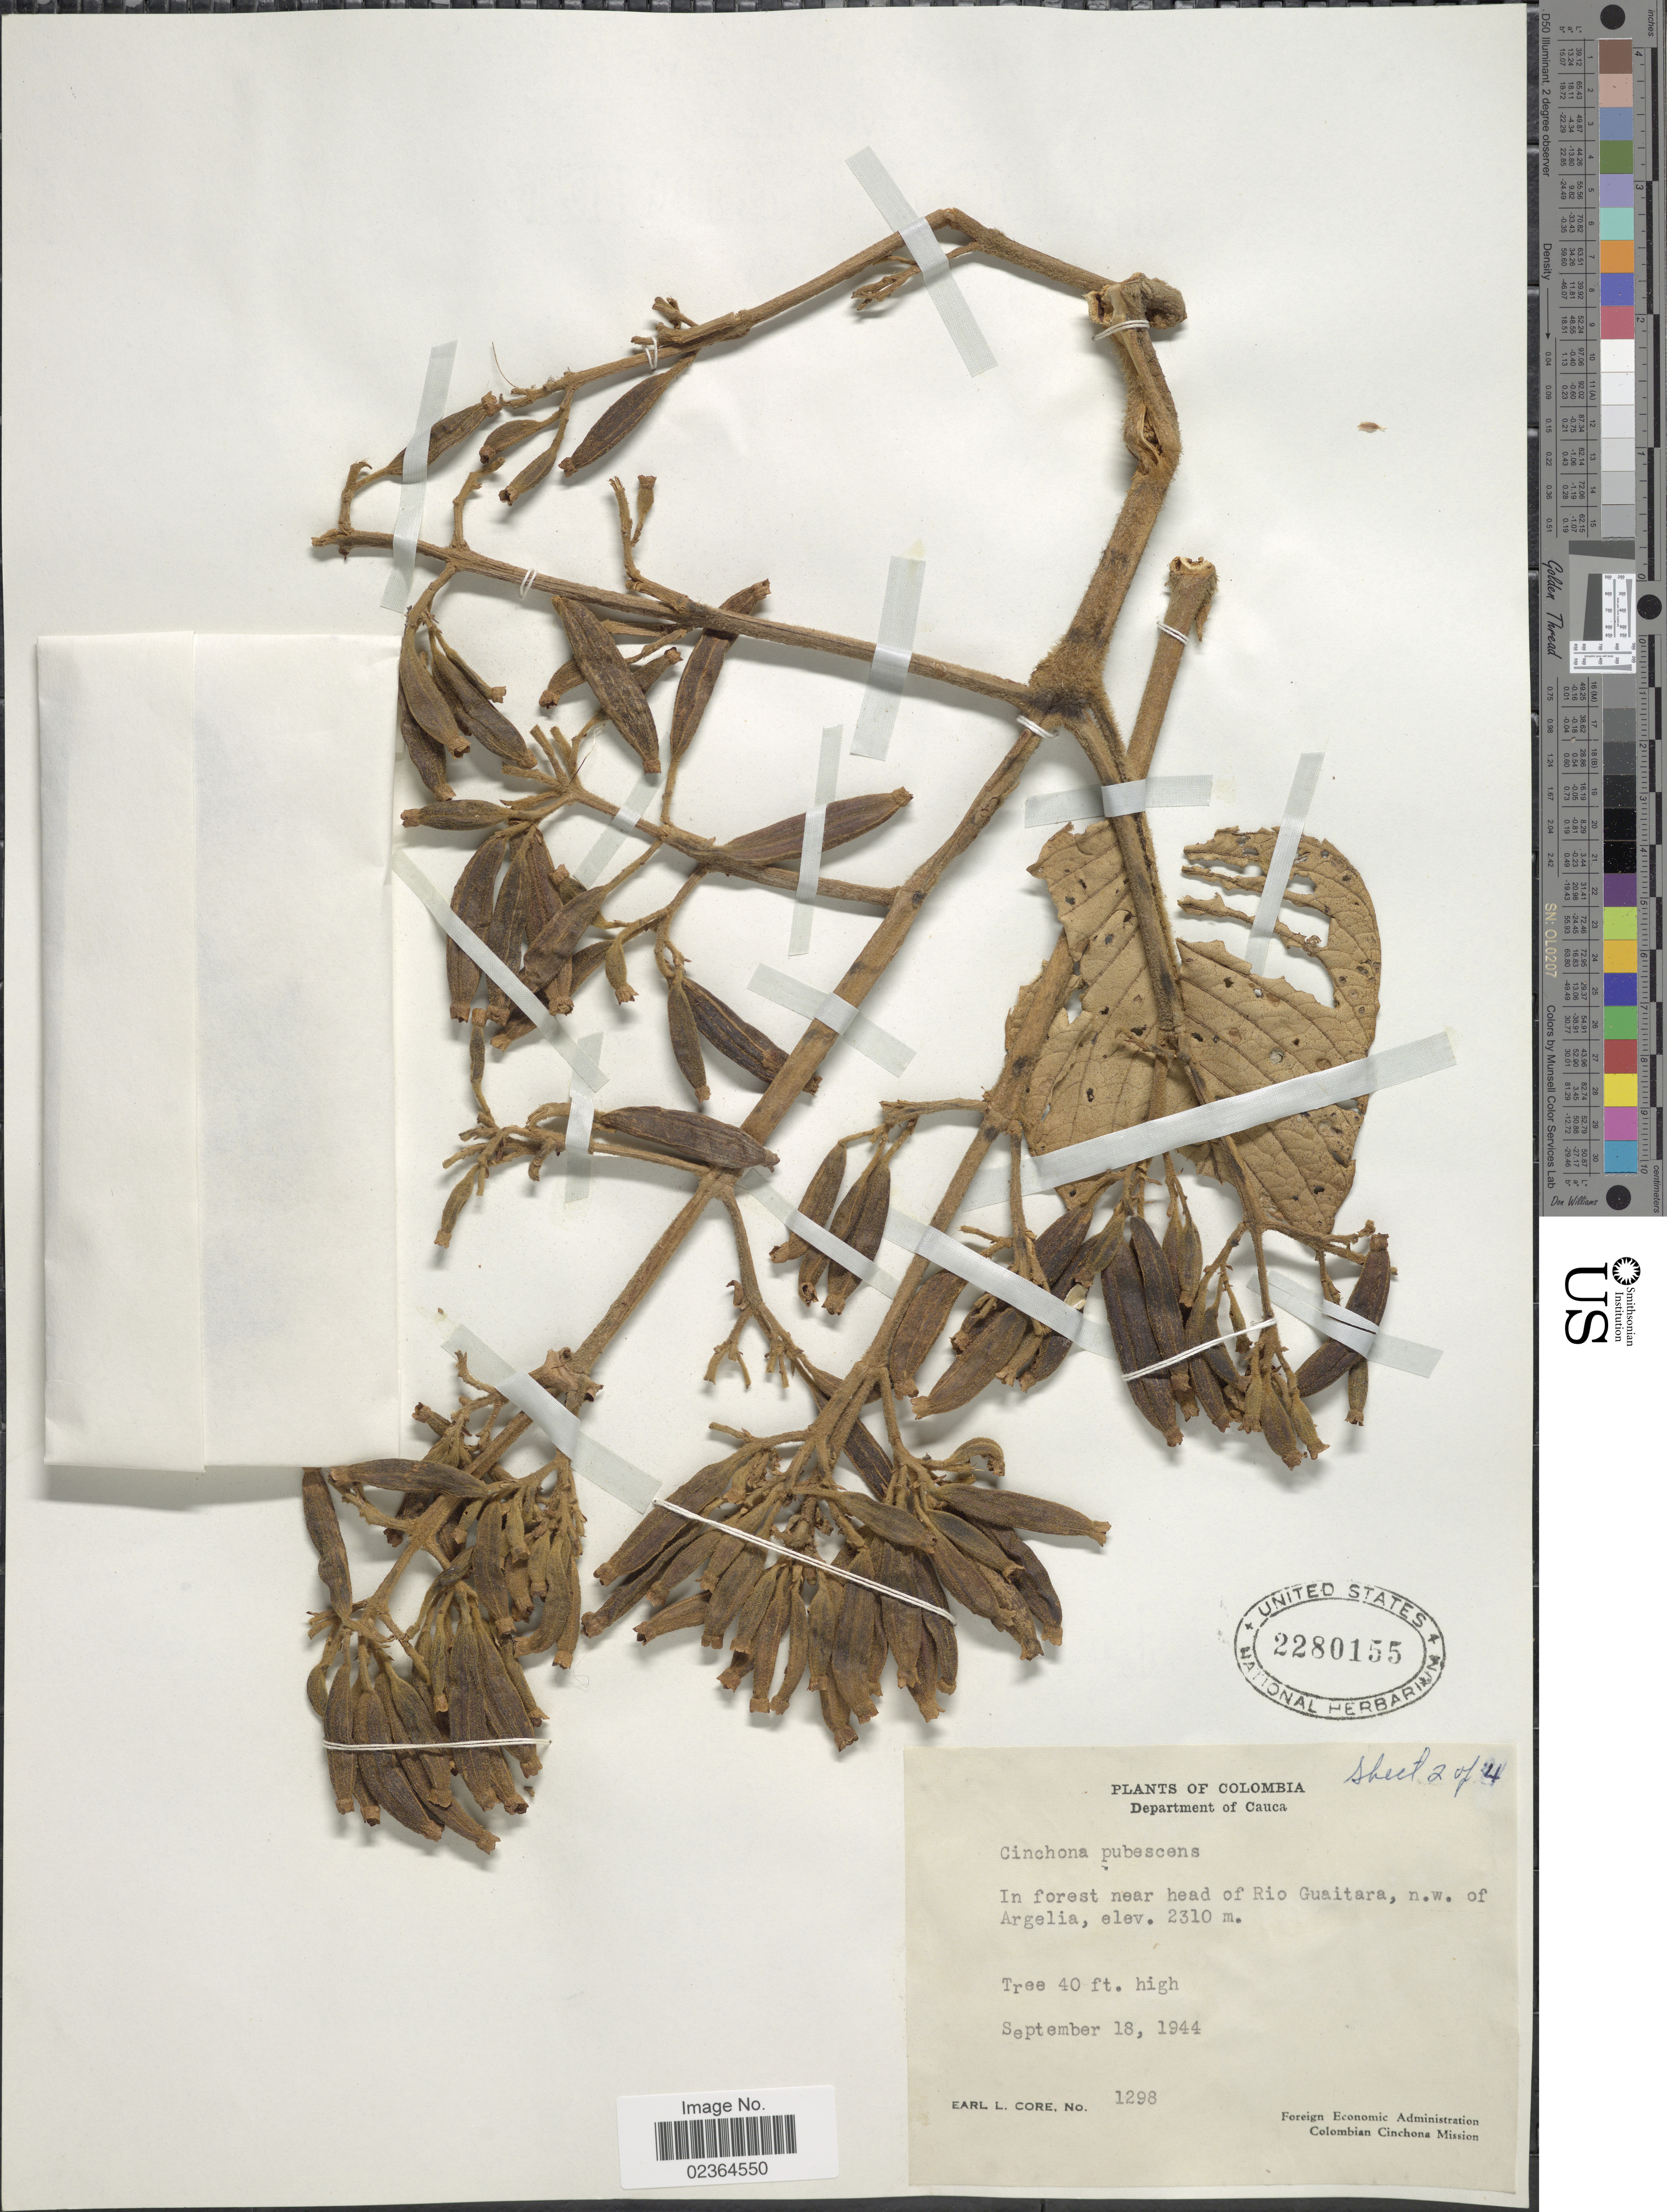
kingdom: Plantae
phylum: Tracheophyta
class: Magnoliopsida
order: Gentianales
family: Rubiaceae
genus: Cinchona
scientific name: Cinchona pubescens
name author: Vahl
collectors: E. L. Core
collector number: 1298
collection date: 1944-09-18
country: Colombia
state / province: Cauca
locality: Head of Rio Guaitara, n.w. of Argelia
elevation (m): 2310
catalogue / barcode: US 2280155